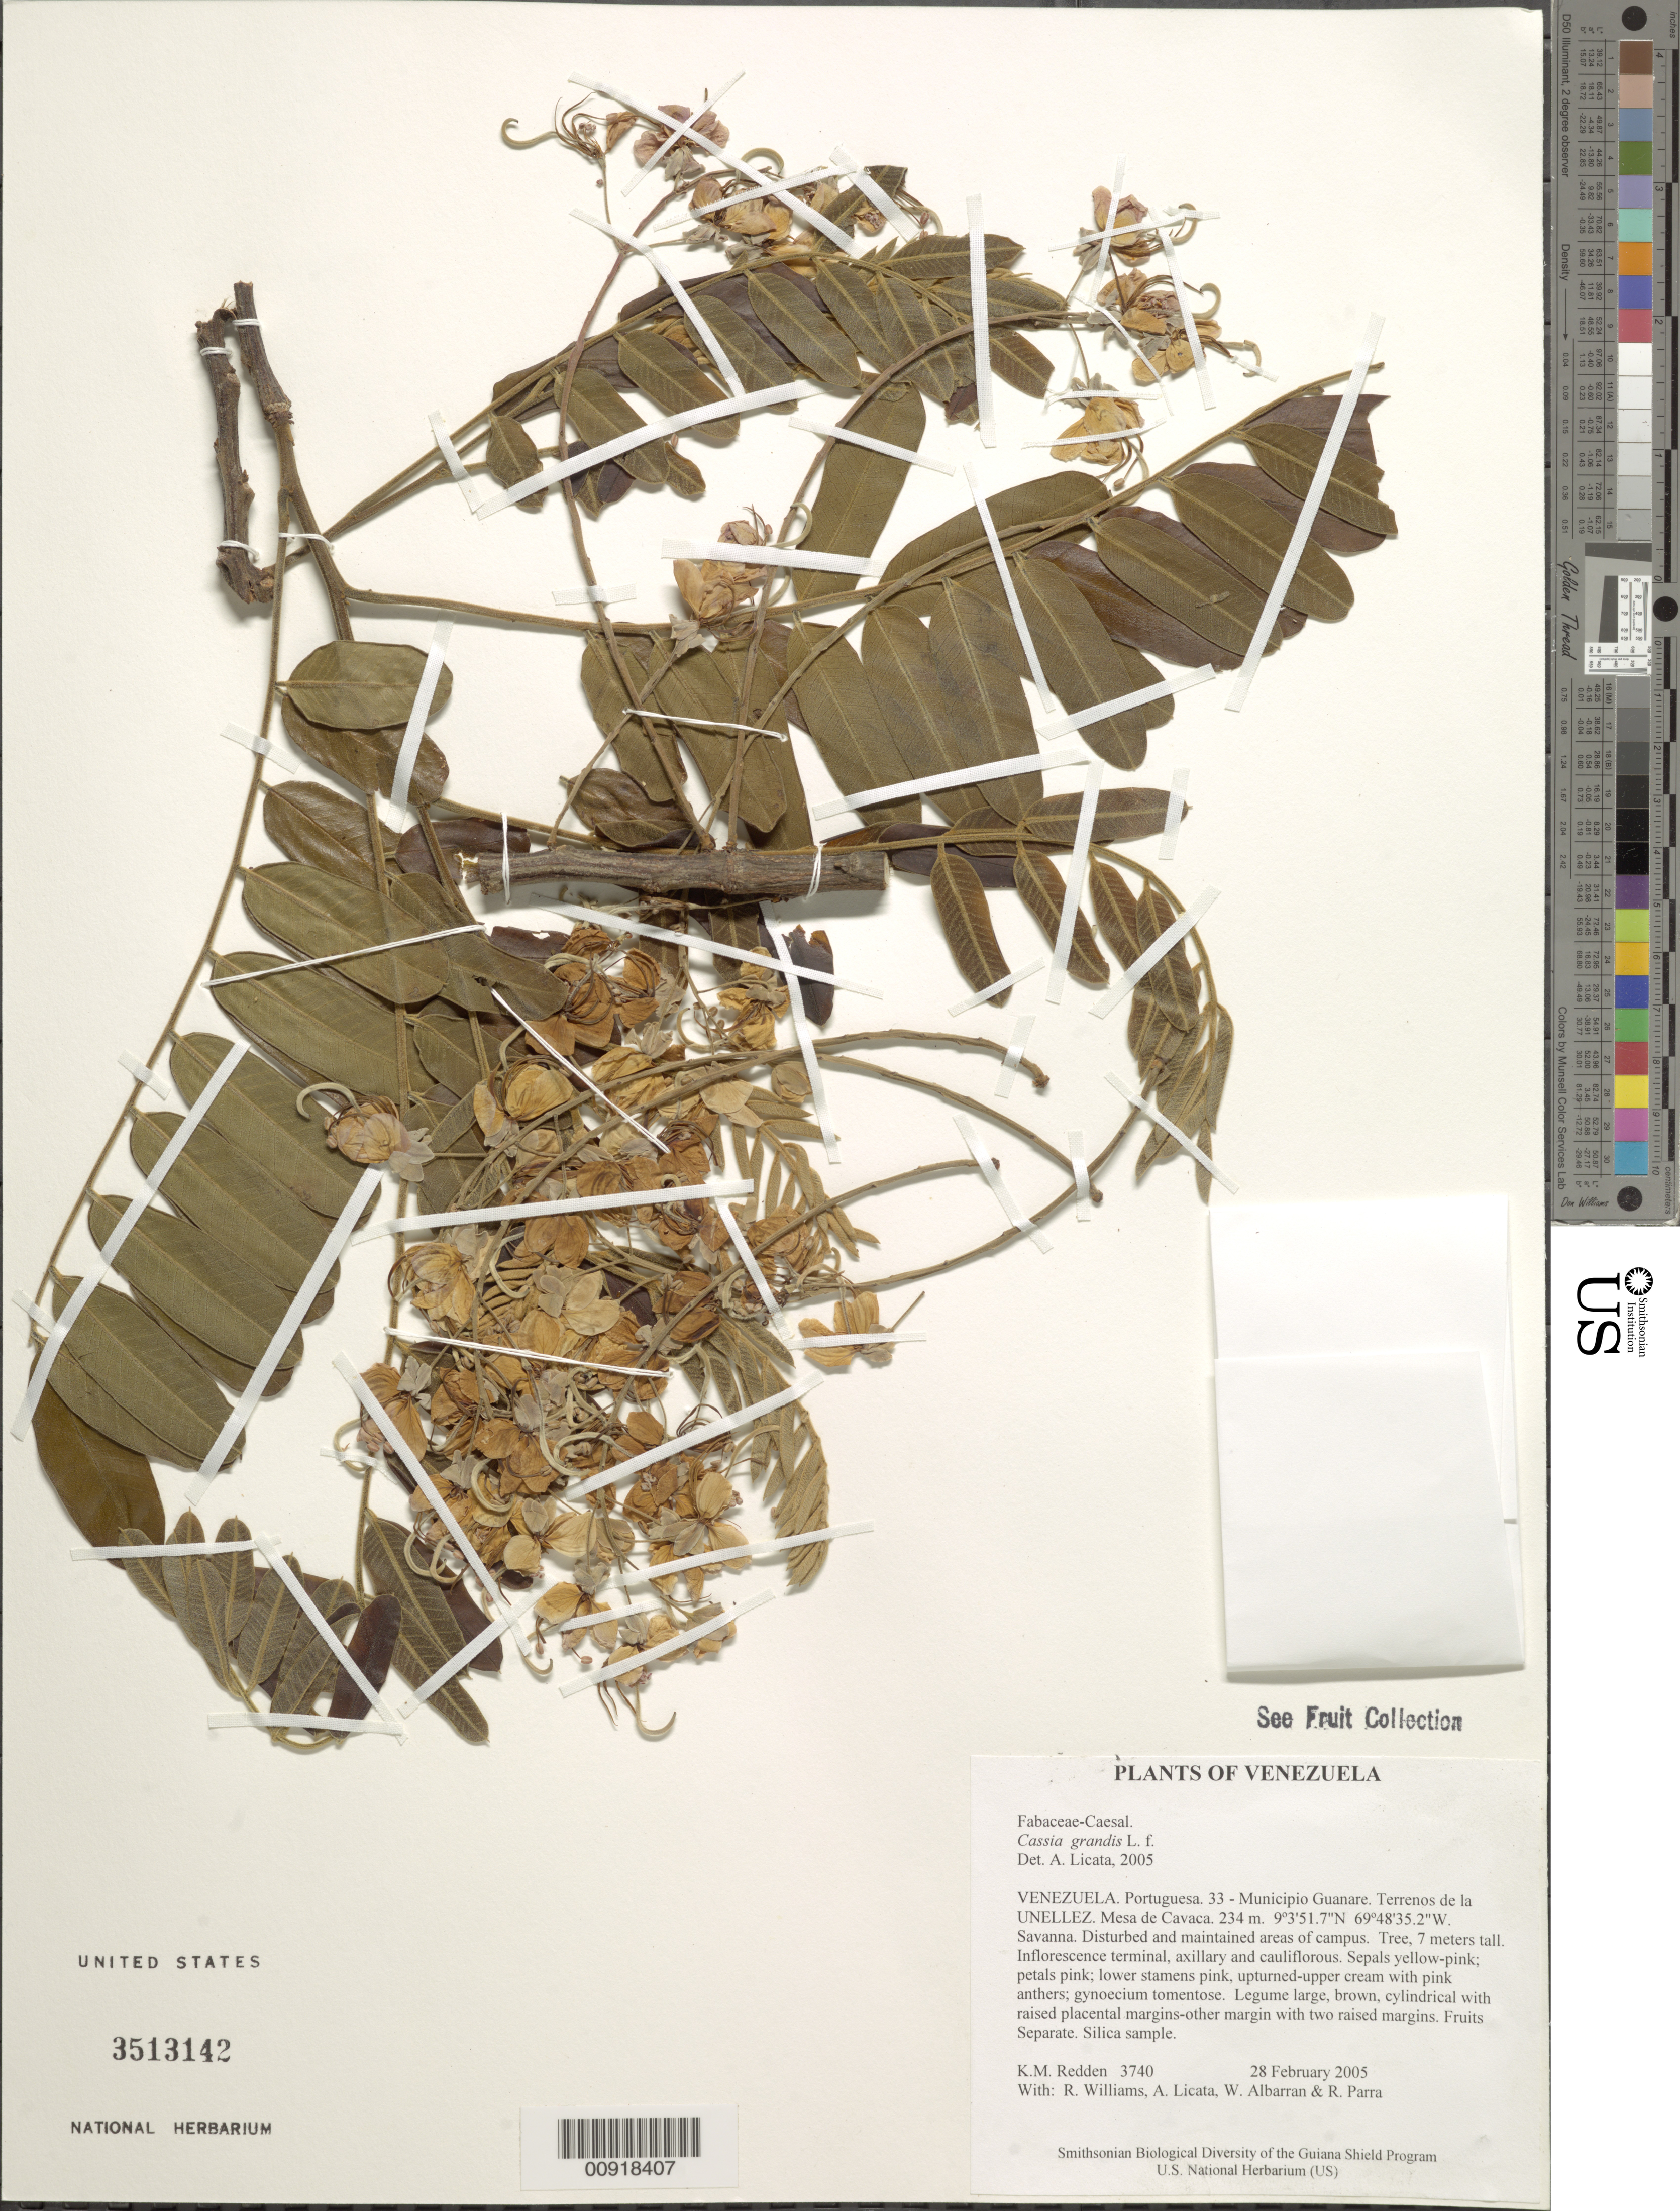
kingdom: Plantae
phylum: Tracheophyta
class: Magnoliopsida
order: Fabales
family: Fabaceae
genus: Cassia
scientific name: Cassia grandis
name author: L. f.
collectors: K. M. Redden, R. Williams, A. Licata, W. Albarrán & R. Parra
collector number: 3739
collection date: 2005-02-28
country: Venezuela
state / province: Portuguesa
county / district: Guanare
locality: Terrenos de la UNELLEZ. Mesa de Cavaca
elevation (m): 234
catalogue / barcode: US 3513142